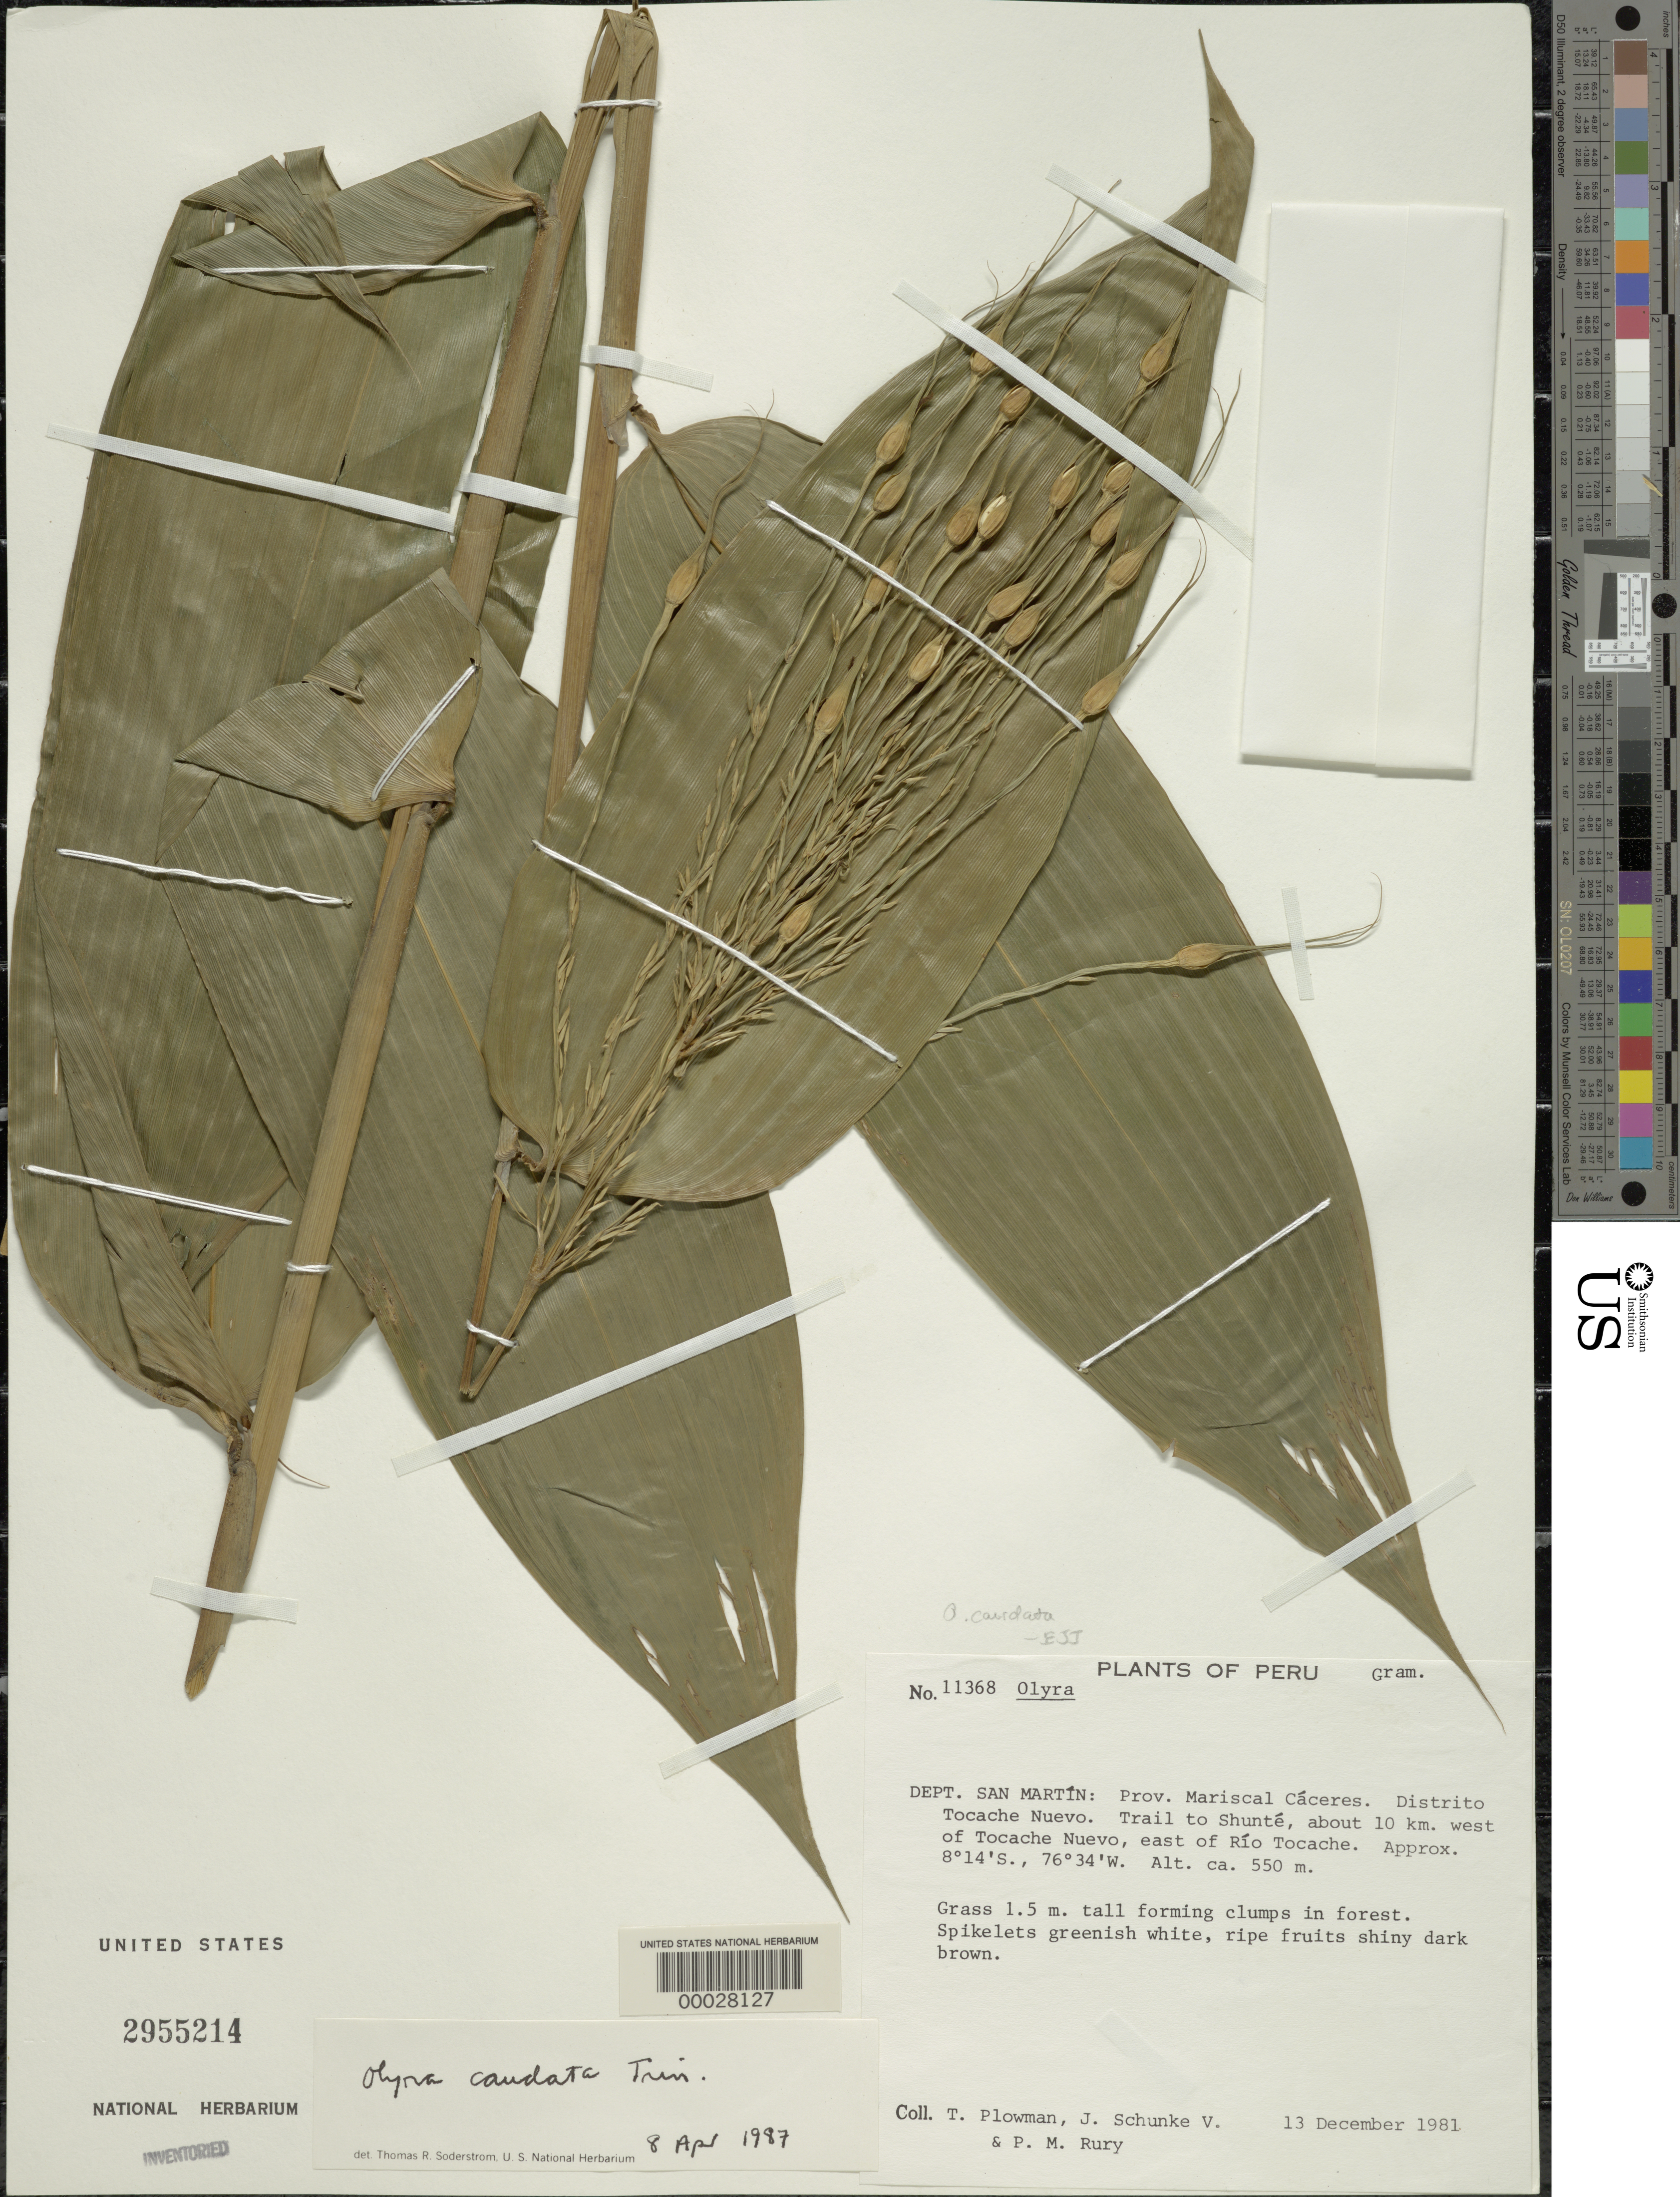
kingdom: Plantae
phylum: Tracheophyta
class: Liliopsida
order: Poales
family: Poaceae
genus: Olyra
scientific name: Olyra caudata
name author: Trin.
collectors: T. Plowman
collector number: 11368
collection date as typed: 13 Dec 1981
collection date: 1981-12-13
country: Peru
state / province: San Martín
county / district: Mariscal Cáceres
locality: Dist. Tocache Nuevo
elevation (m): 550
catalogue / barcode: US 2955214